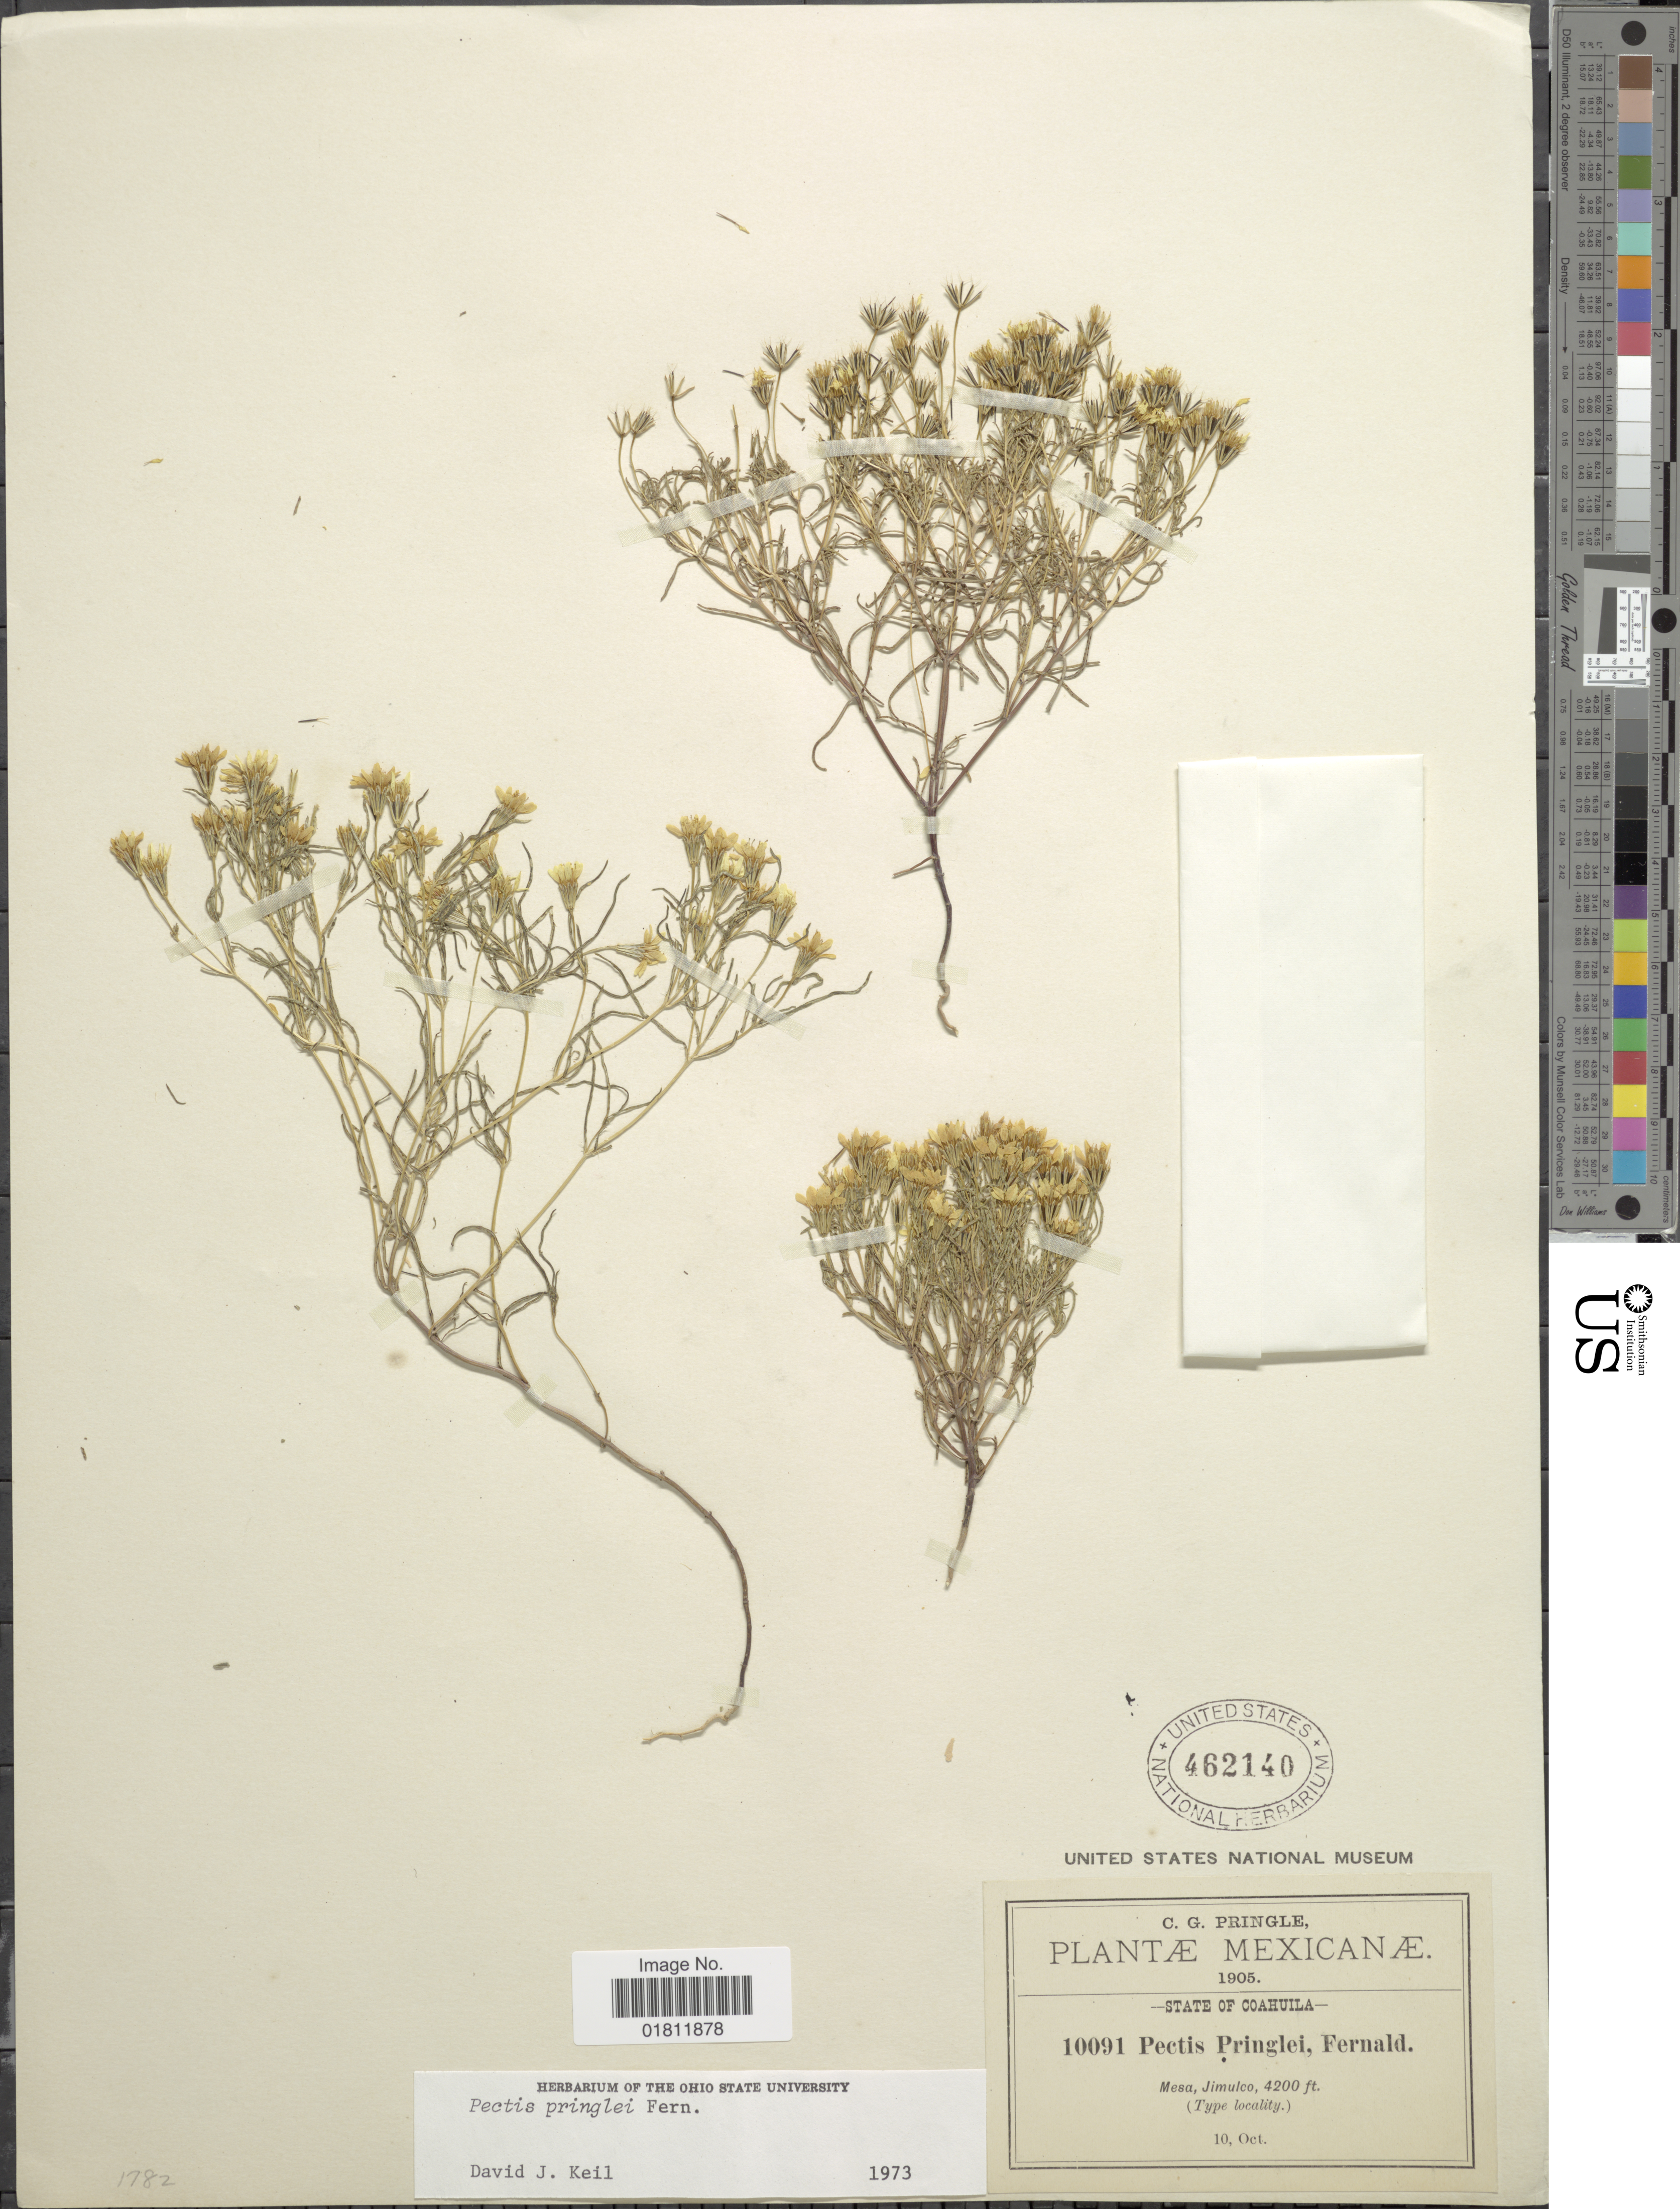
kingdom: Plantae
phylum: Tracheophyta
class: Magnoliopsida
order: Asterales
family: Asteraceae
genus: Pectis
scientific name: Pectis pringlei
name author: Fernald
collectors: C. G. Pringle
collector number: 10091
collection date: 1905-10-10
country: Mexico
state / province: Coahuila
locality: Mesa, Jimulco. State of Coahuila.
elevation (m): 1280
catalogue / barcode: US 462140